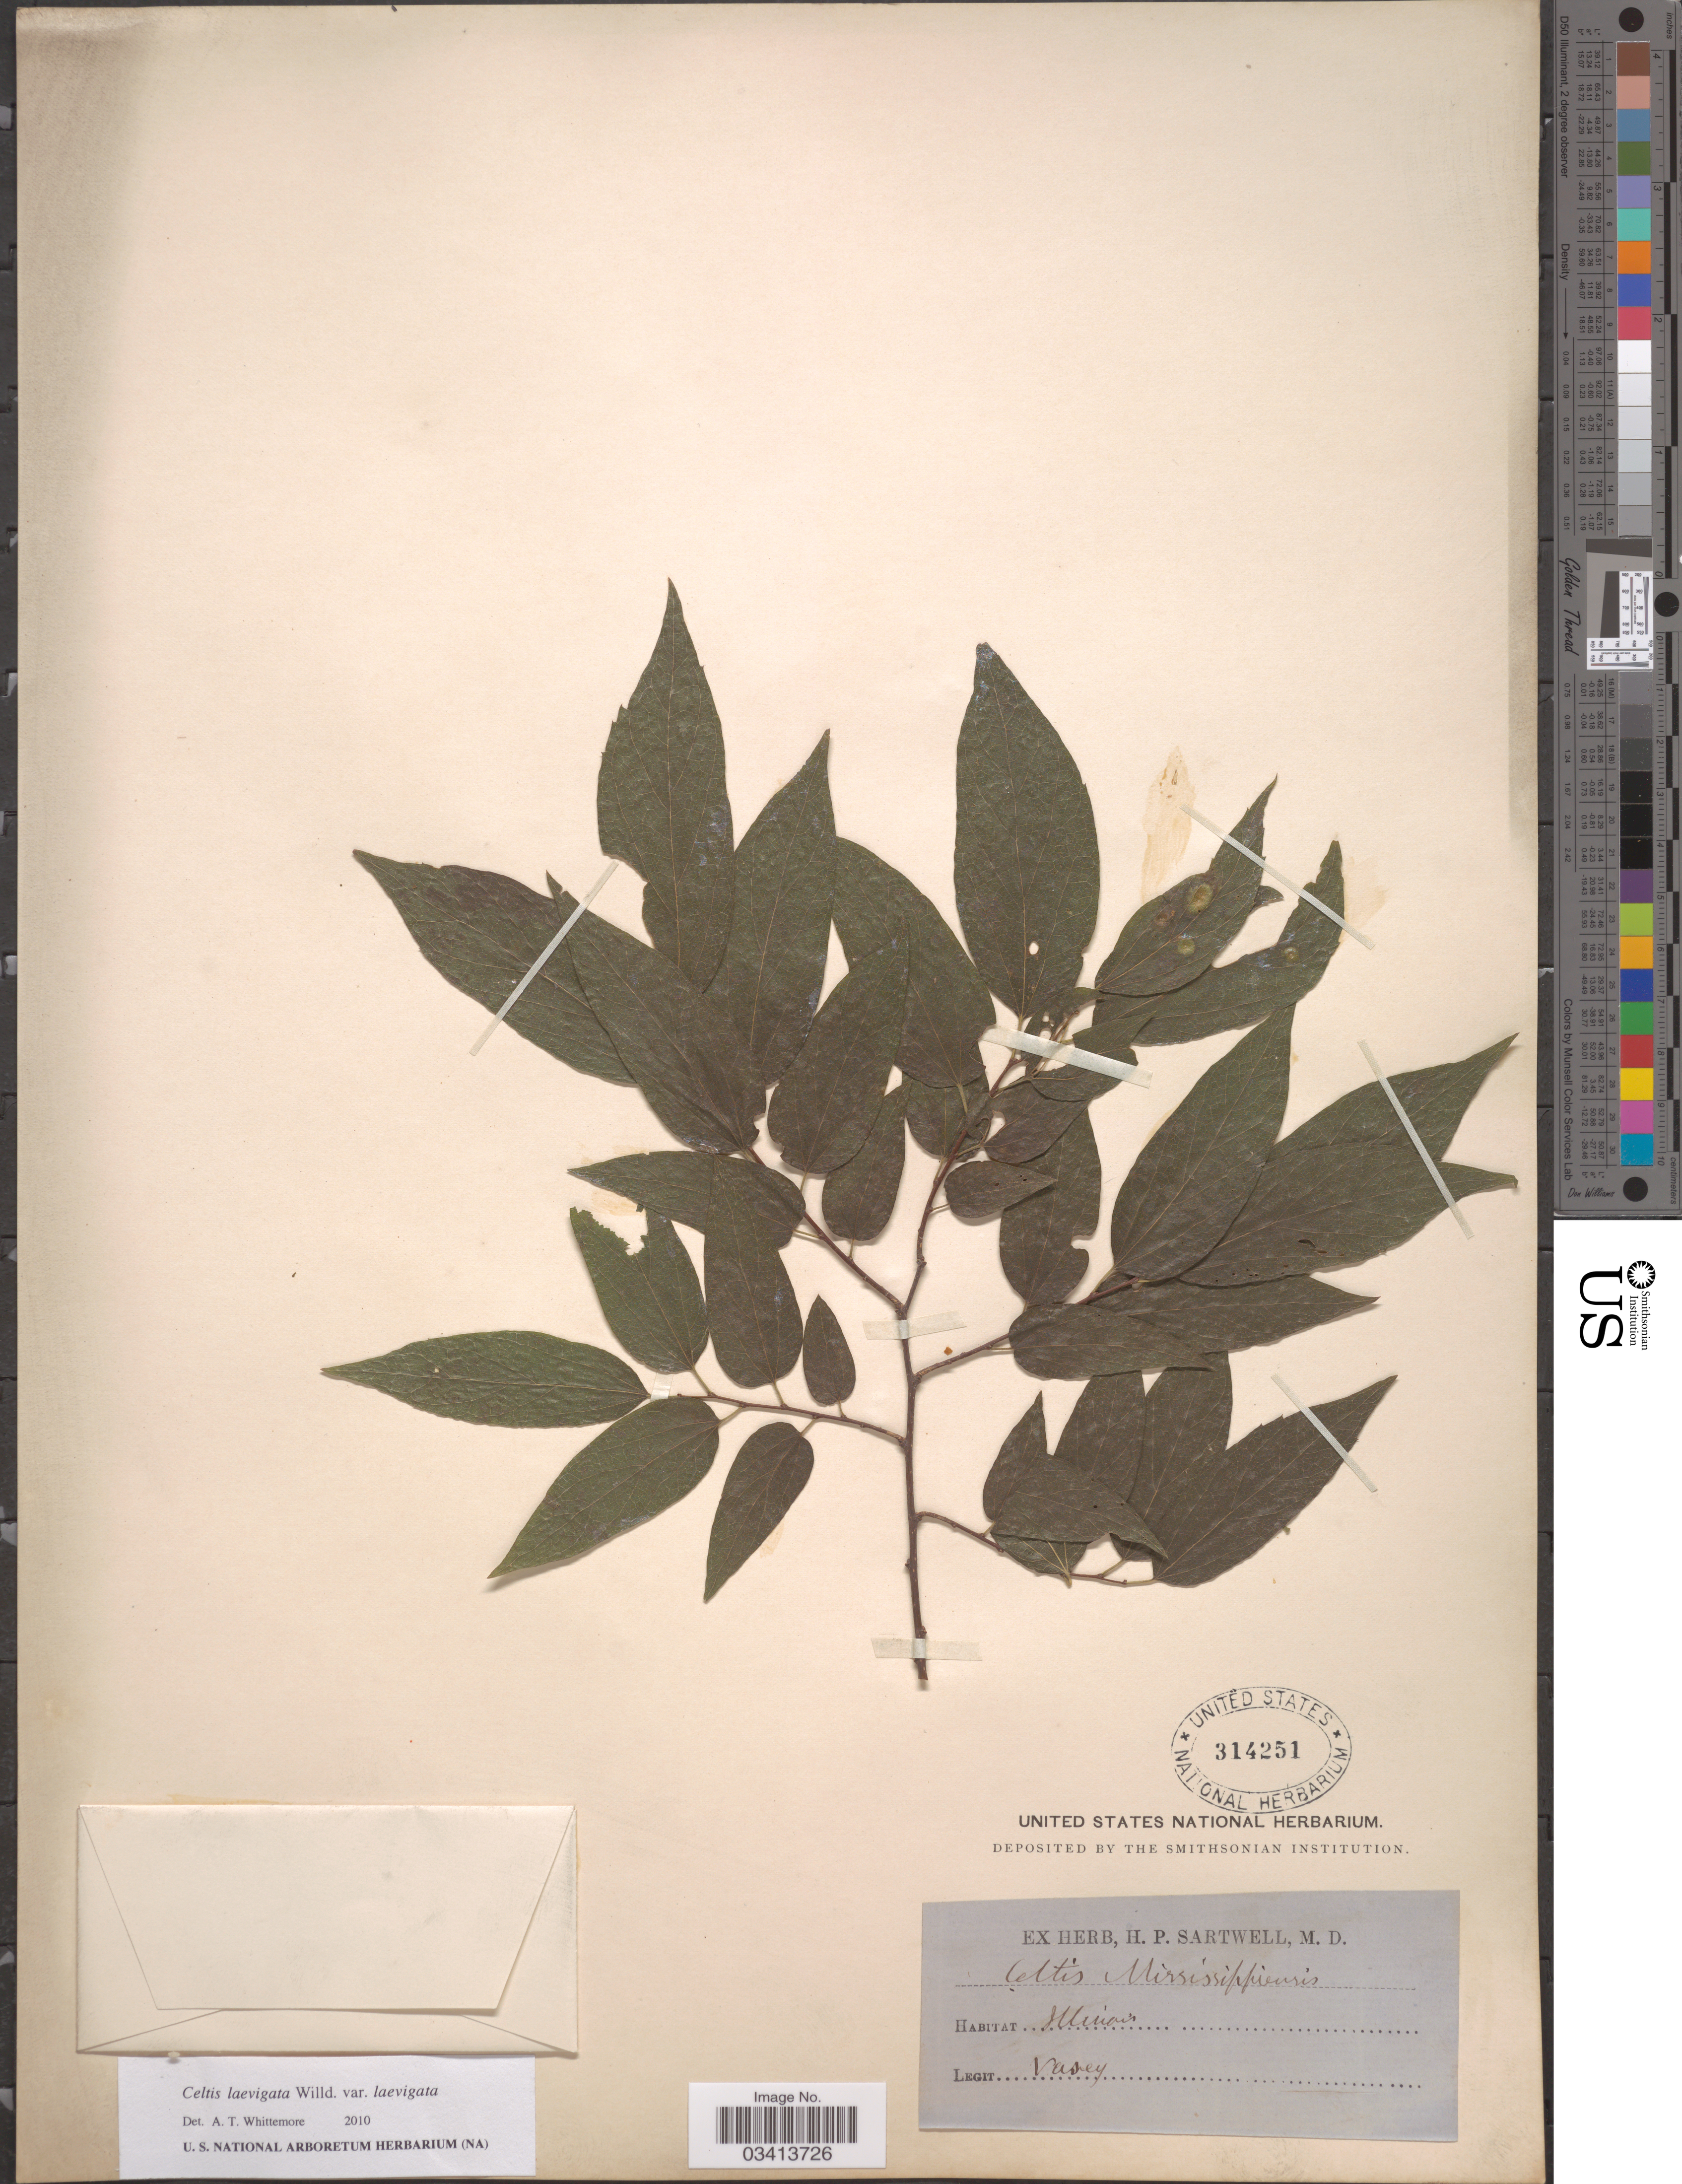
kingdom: Plantae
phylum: Tracheophyta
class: Magnoliopsida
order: Rosales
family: Cannabaceae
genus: Celtis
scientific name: Celtis laevigata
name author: Willd.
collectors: Vasey, --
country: United States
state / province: Illinois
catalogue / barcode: US 314251